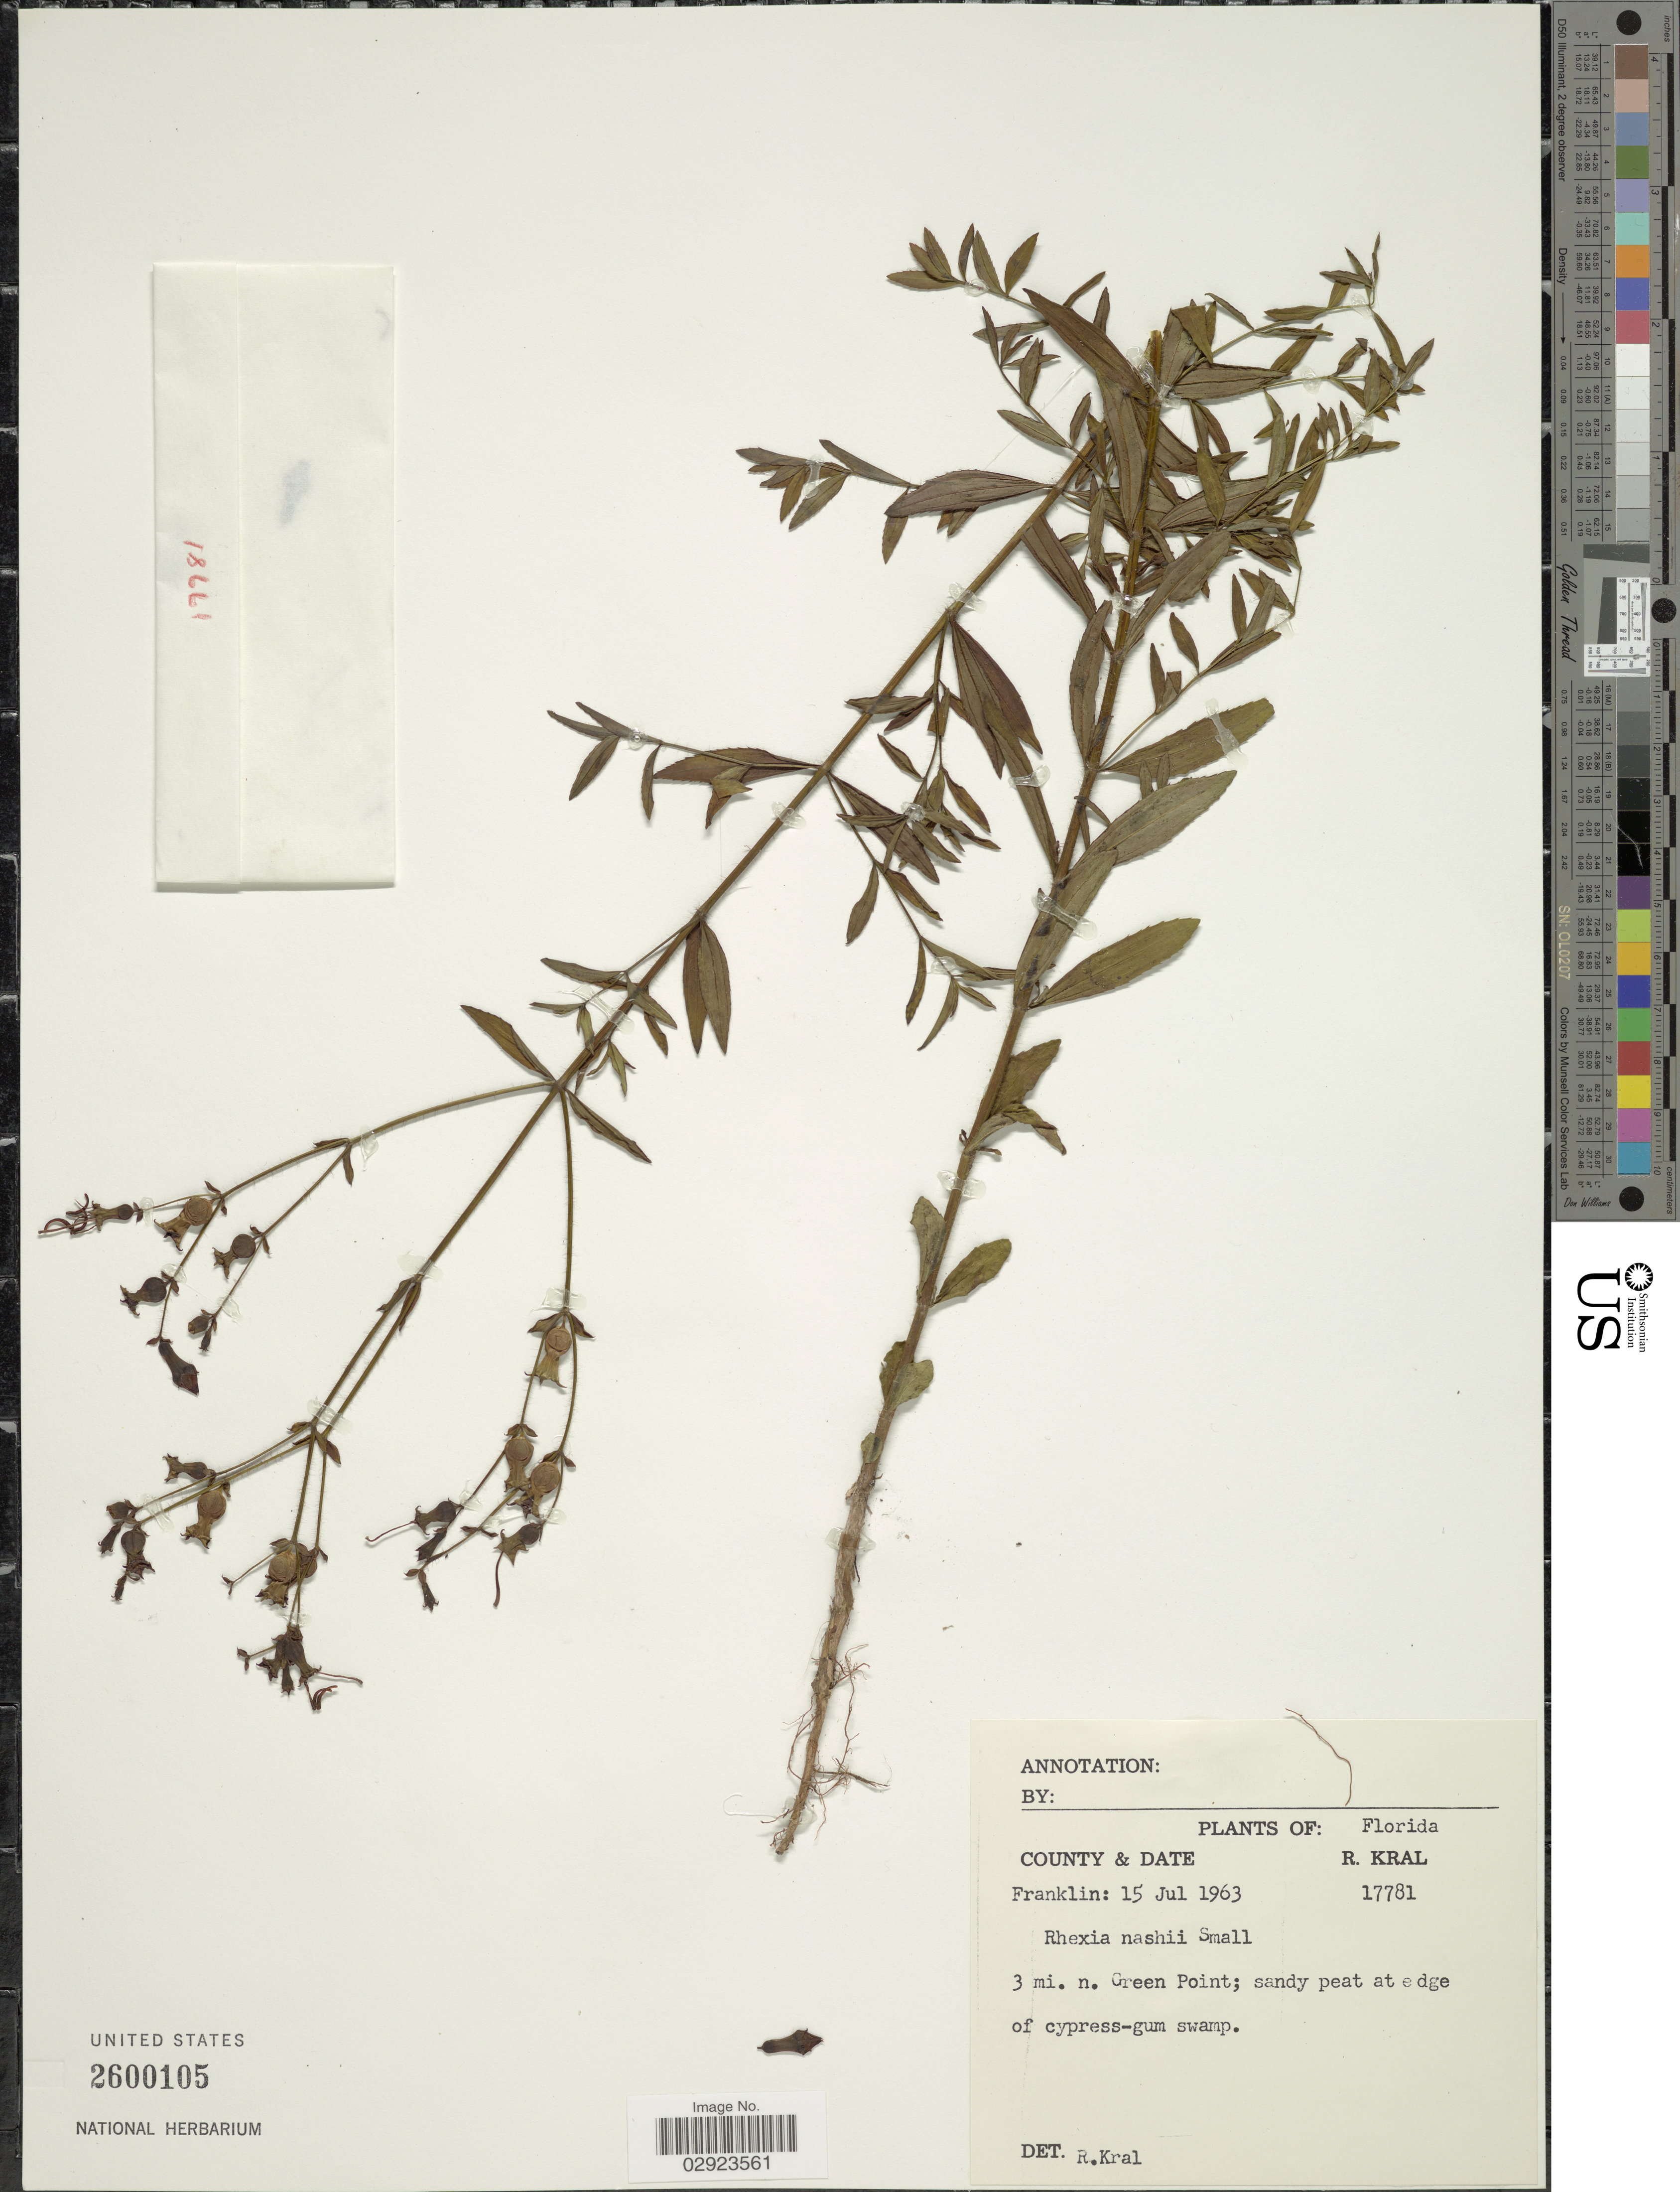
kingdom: Plantae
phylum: Tracheophyta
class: Magnoliopsida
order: Myrtales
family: Melastomataceae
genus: Rhexia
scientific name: Rhexia nashii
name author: Small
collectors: R. Kral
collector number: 17781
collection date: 1963-07-15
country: United States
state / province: Florida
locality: Franklin. 3 mi. n. Green Point.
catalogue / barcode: US 2600105